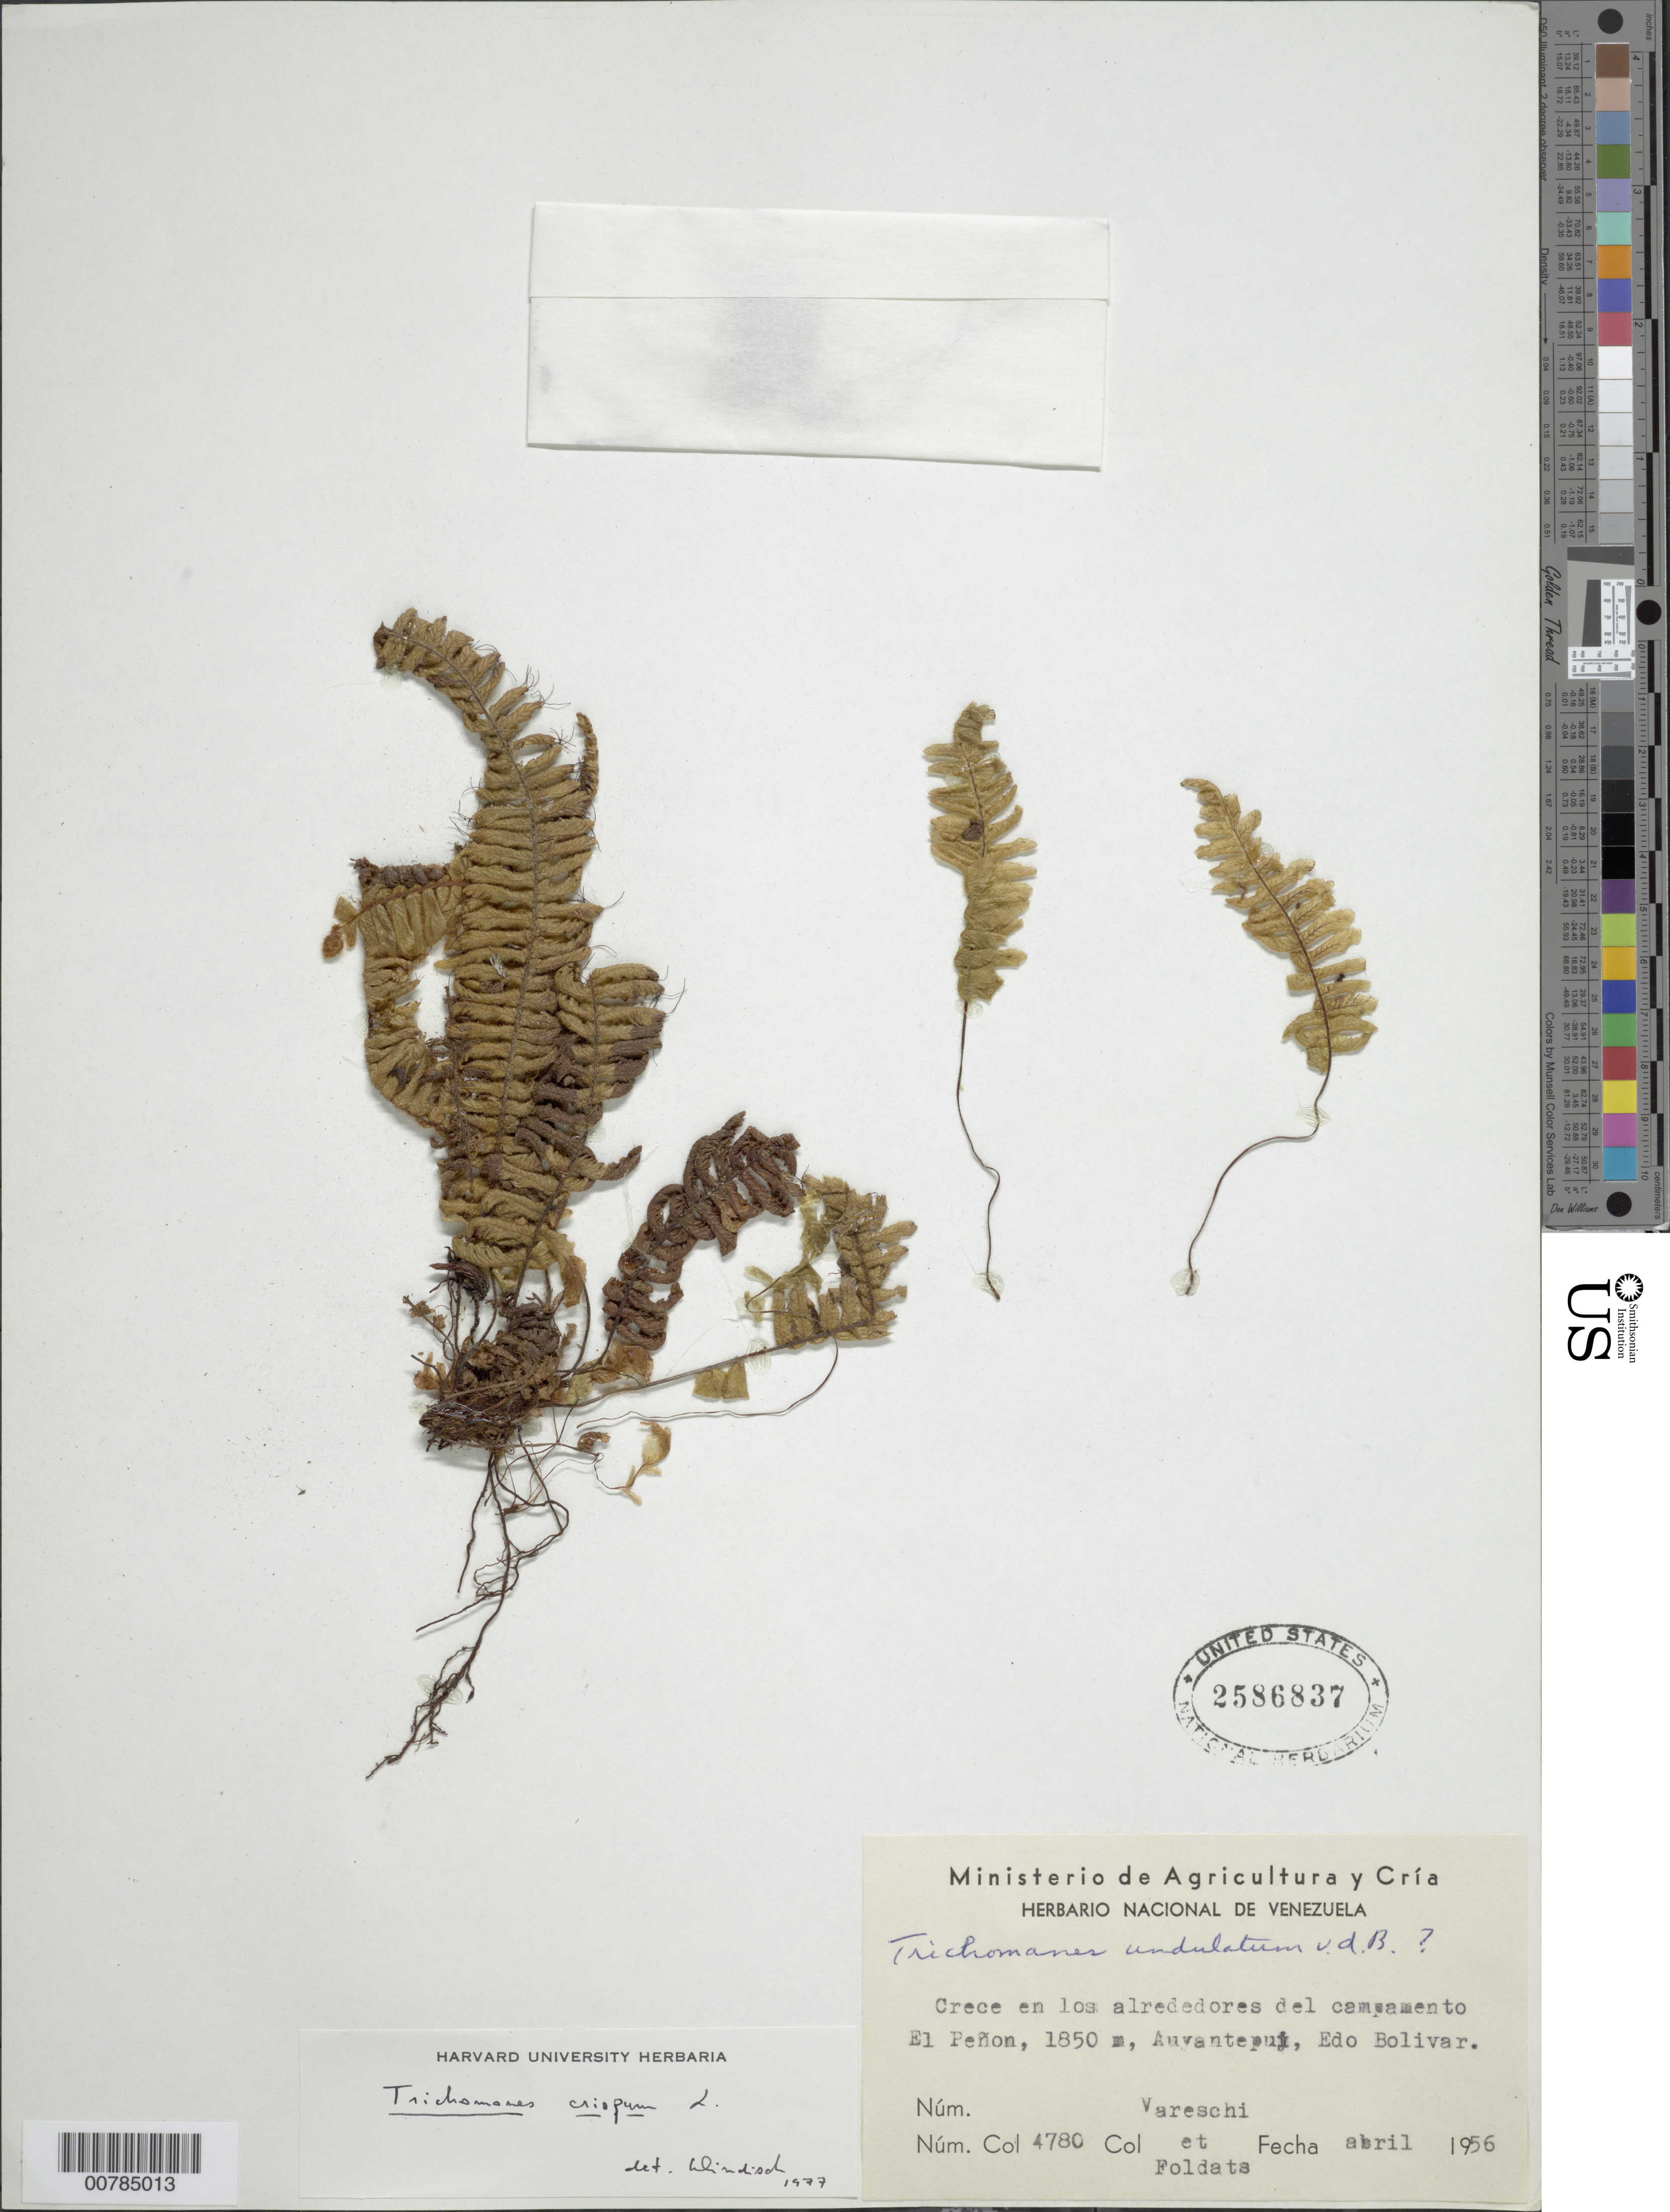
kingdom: Plantae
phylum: Tracheophyta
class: Polypodiopsida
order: Hymenophyllales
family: Hymenophyllaceae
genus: Trichomanes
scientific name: Trichomanes crispum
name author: L.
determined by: Windisch, Paulo Guenter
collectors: V. Vareschi & E. Foldats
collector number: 4780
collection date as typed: Apr-56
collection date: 1956-04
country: Venezuela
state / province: Bolívar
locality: Auyan-tepuí, El Peñon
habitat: Crece en los alrededores del campamento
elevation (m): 1800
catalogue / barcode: US 2586837